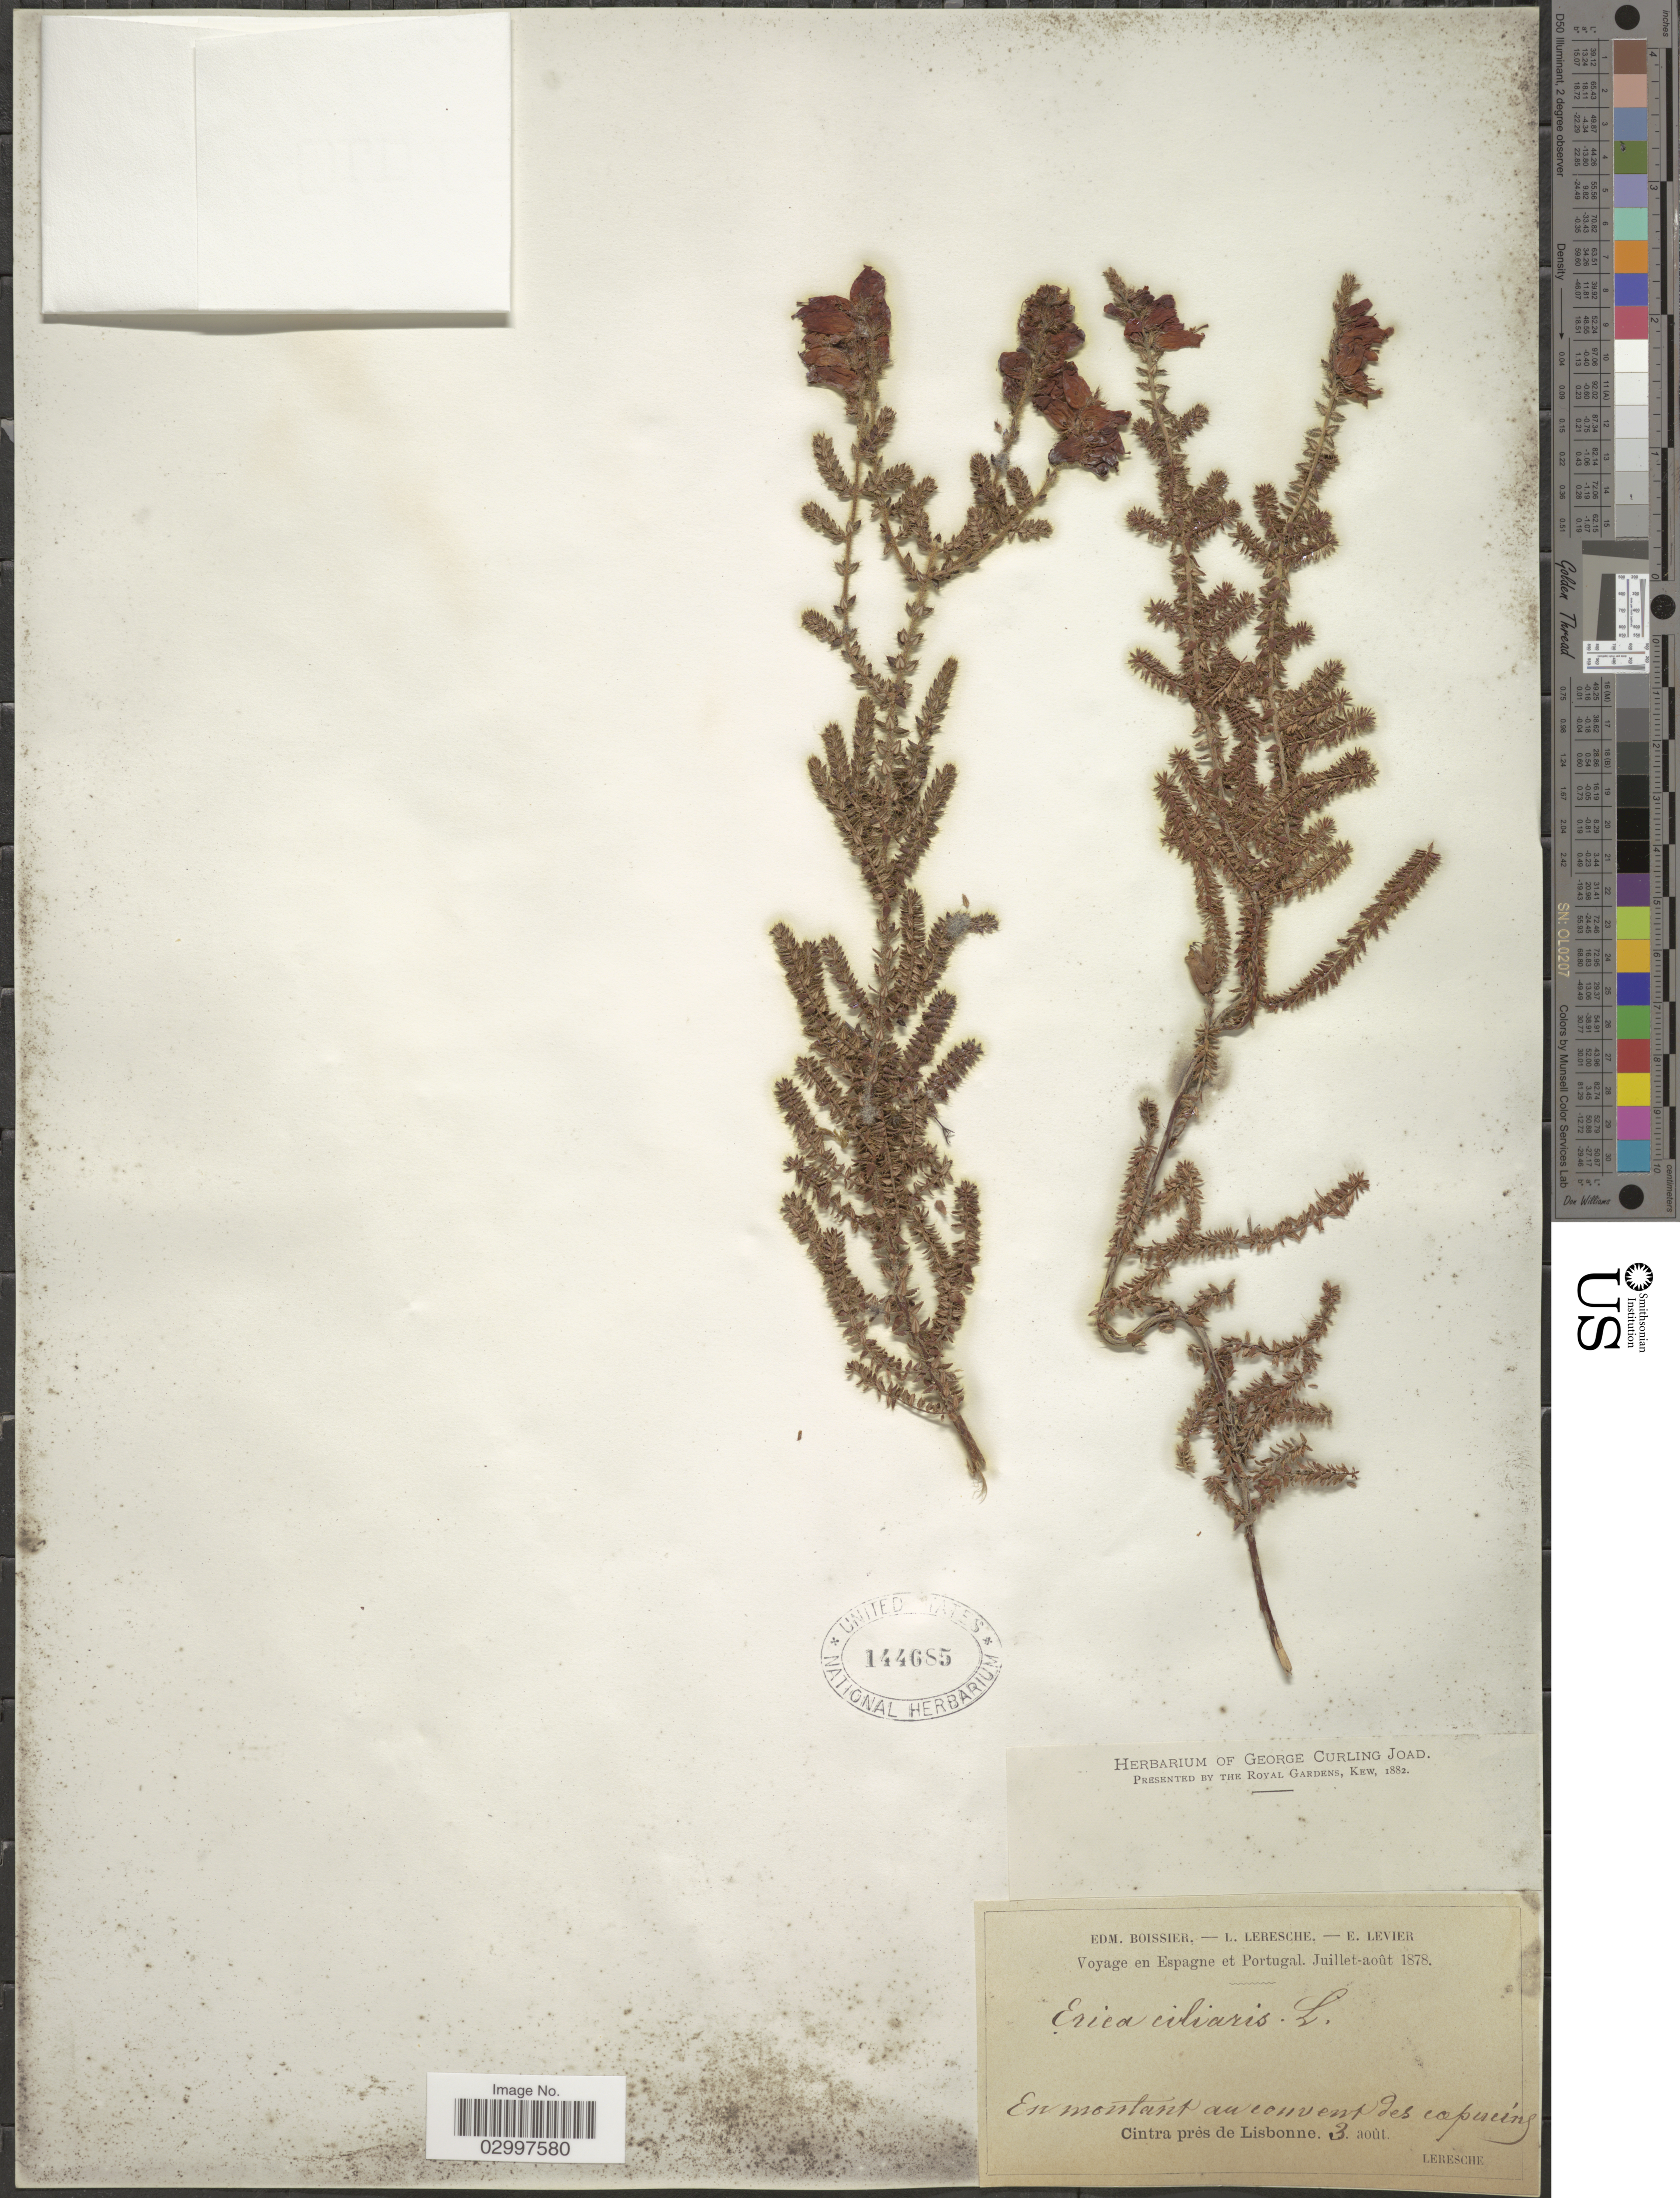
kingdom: Plantae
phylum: Tracheophyta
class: Magnoliopsida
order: Ericales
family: Ericaceae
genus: Erica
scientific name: Erica ciliaris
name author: L.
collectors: L. Leresche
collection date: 1878-08-03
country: Portugal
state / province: Lisboa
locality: En montant au couvent des capucins. Cintra près de Lisbonne.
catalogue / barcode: US 144685